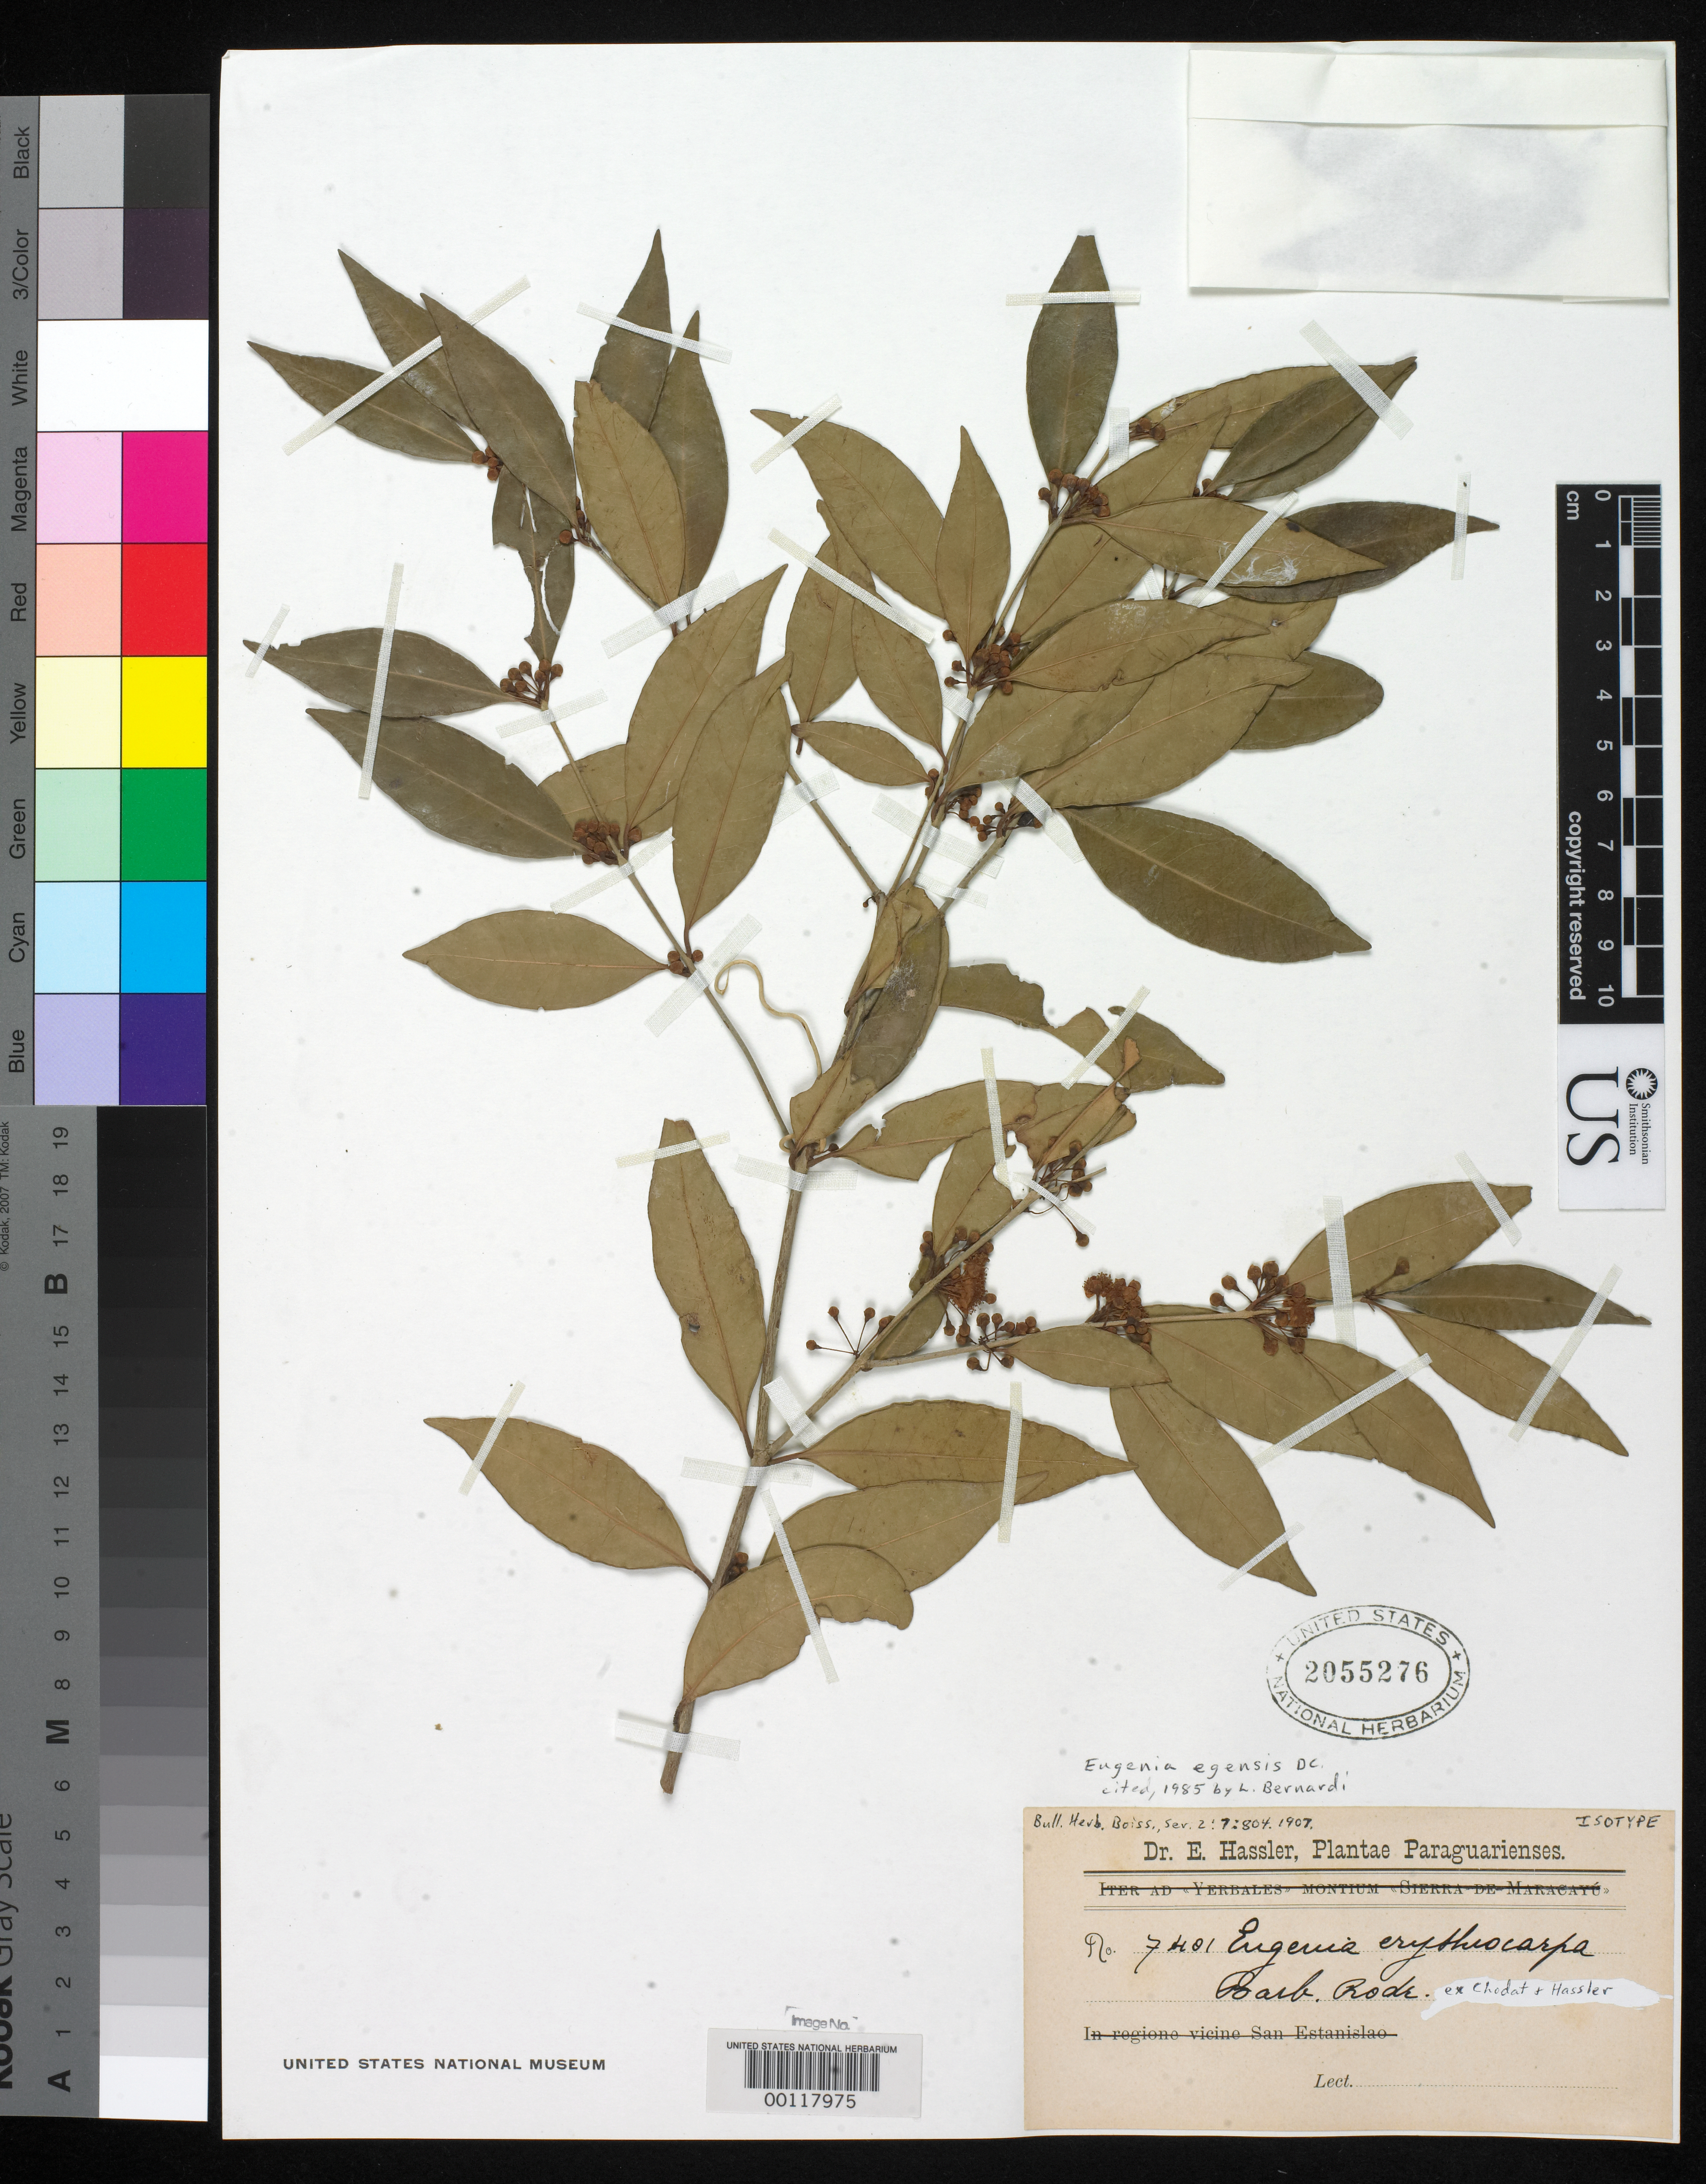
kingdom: Plantae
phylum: Tracheophyta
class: Magnoliopsida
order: Myrtales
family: Myrtaceae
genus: Eugenia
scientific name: Eugenia erythrocarpa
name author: Barb. Rodr. ex Chodat & Hassl.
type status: Isotype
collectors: E. Hassler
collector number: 7401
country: Paraguay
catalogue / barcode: US 2055276